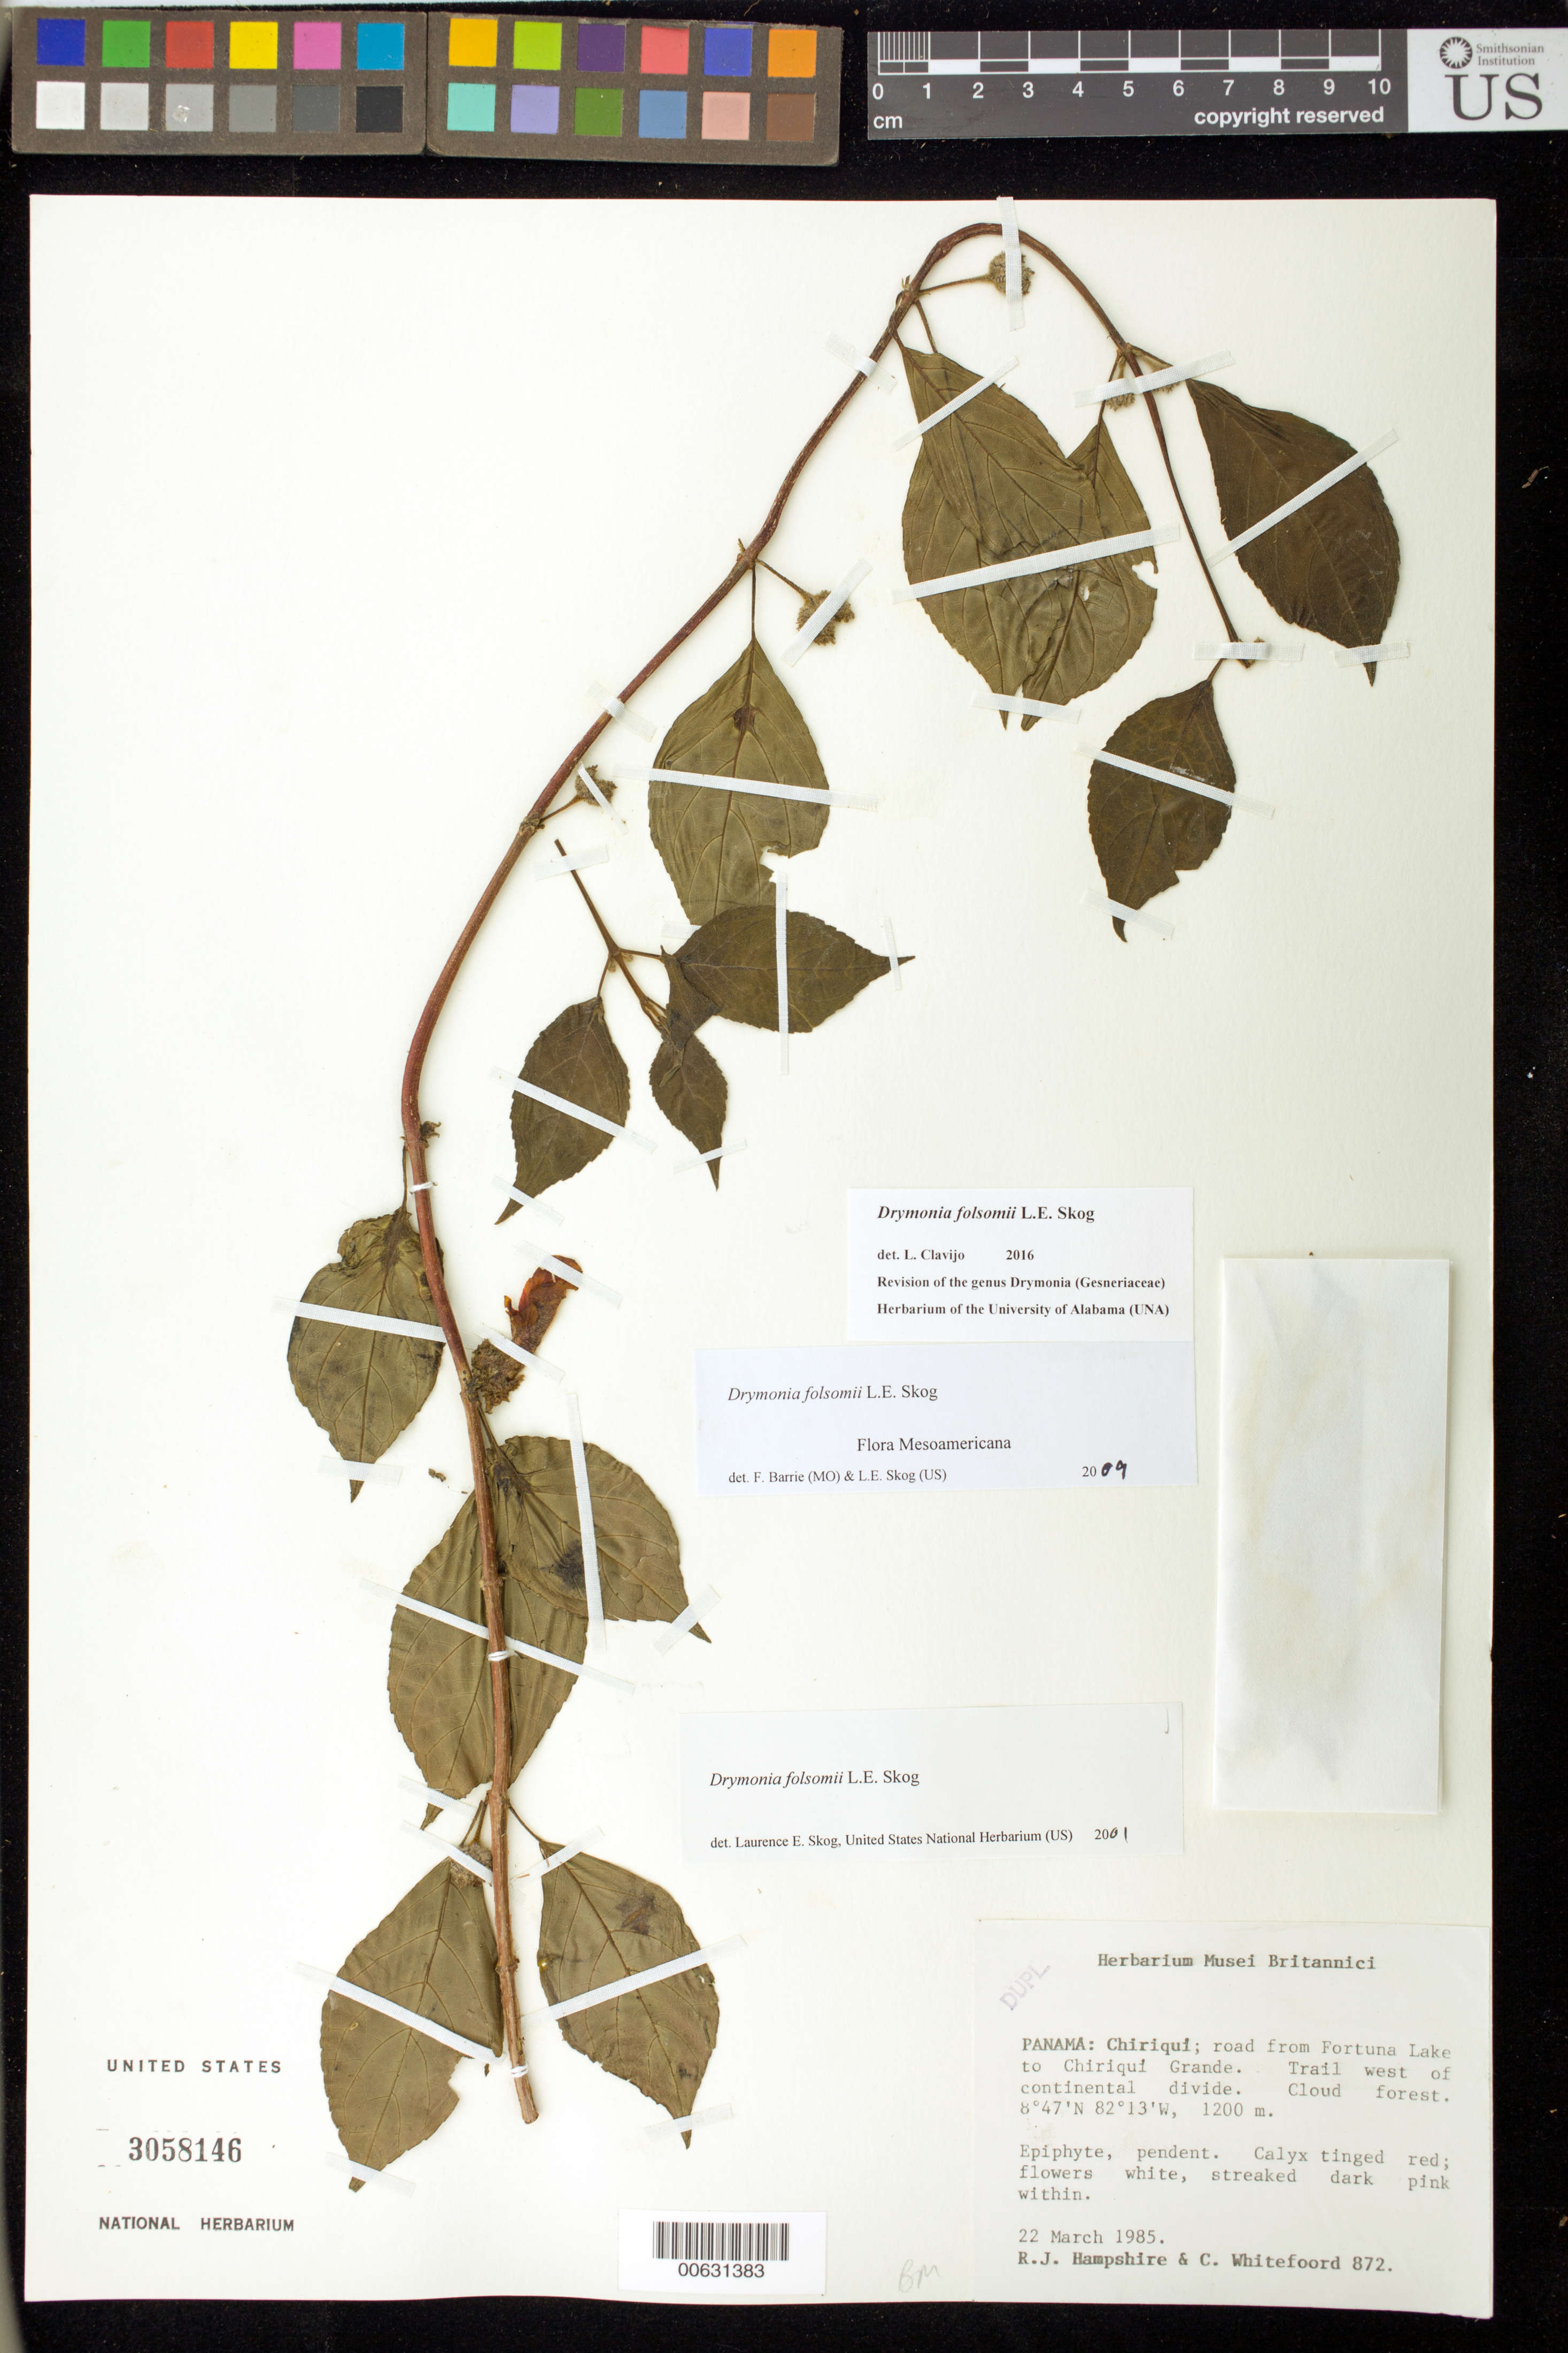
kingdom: Plantae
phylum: Tracheophyta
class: Magnoliopsida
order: Lamiales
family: Gesneriaceae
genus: Drymonia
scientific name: Drymonia folsomii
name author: L.E. Skog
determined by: Skog, Laurence E.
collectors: R. Hampshire & C. Whitefoord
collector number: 872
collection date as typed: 22 Mar 1985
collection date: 1985-03-22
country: Panama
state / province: Chiriquí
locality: Road from Fortuna Lake to Chiriqui Grande, trail W of continental divide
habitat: Cloud forest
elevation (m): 1200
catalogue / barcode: US 3058146